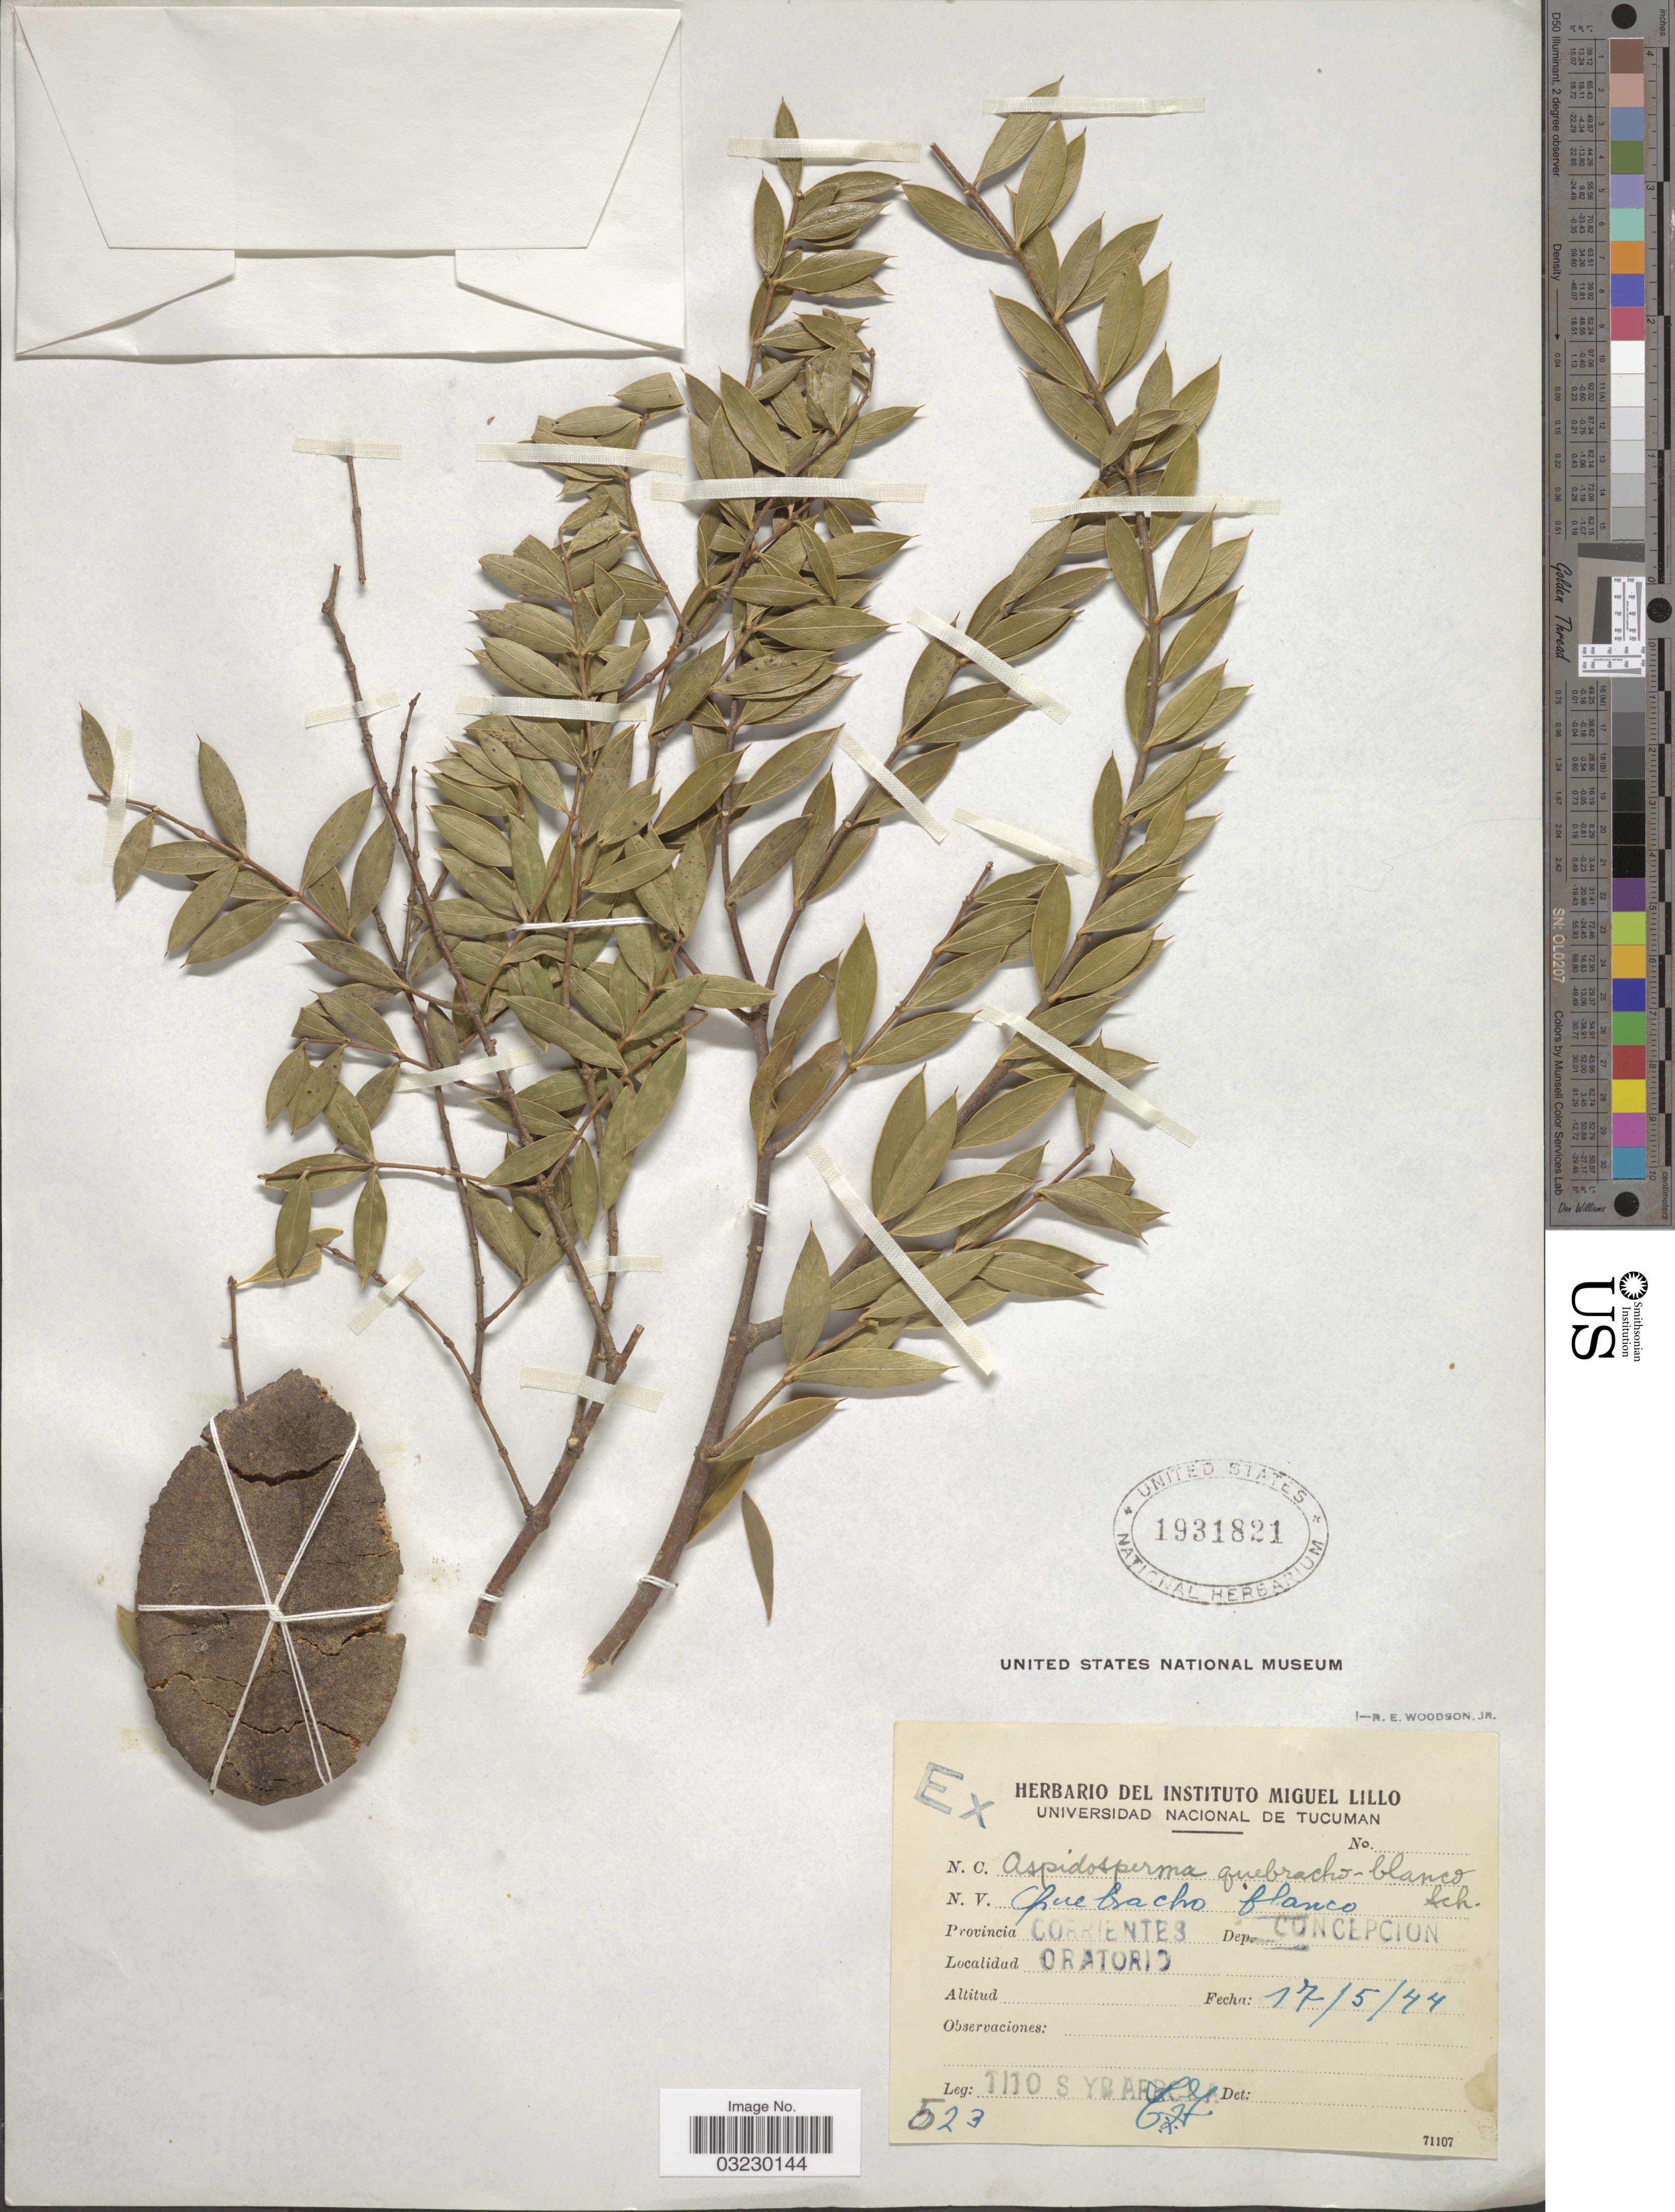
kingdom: Plantae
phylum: Tracheophyta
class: Magnoliopsida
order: Gentianales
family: Apocynaceae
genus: Aspidosperma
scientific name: Aspidosperma quebracho-blanco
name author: Schltdl.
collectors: T. Ybarrola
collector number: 523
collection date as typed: Transcribed d/m/y: 17/5/44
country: Argentina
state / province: Corrientes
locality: Dep. Concepcion. Oratorio.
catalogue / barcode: US 1931821